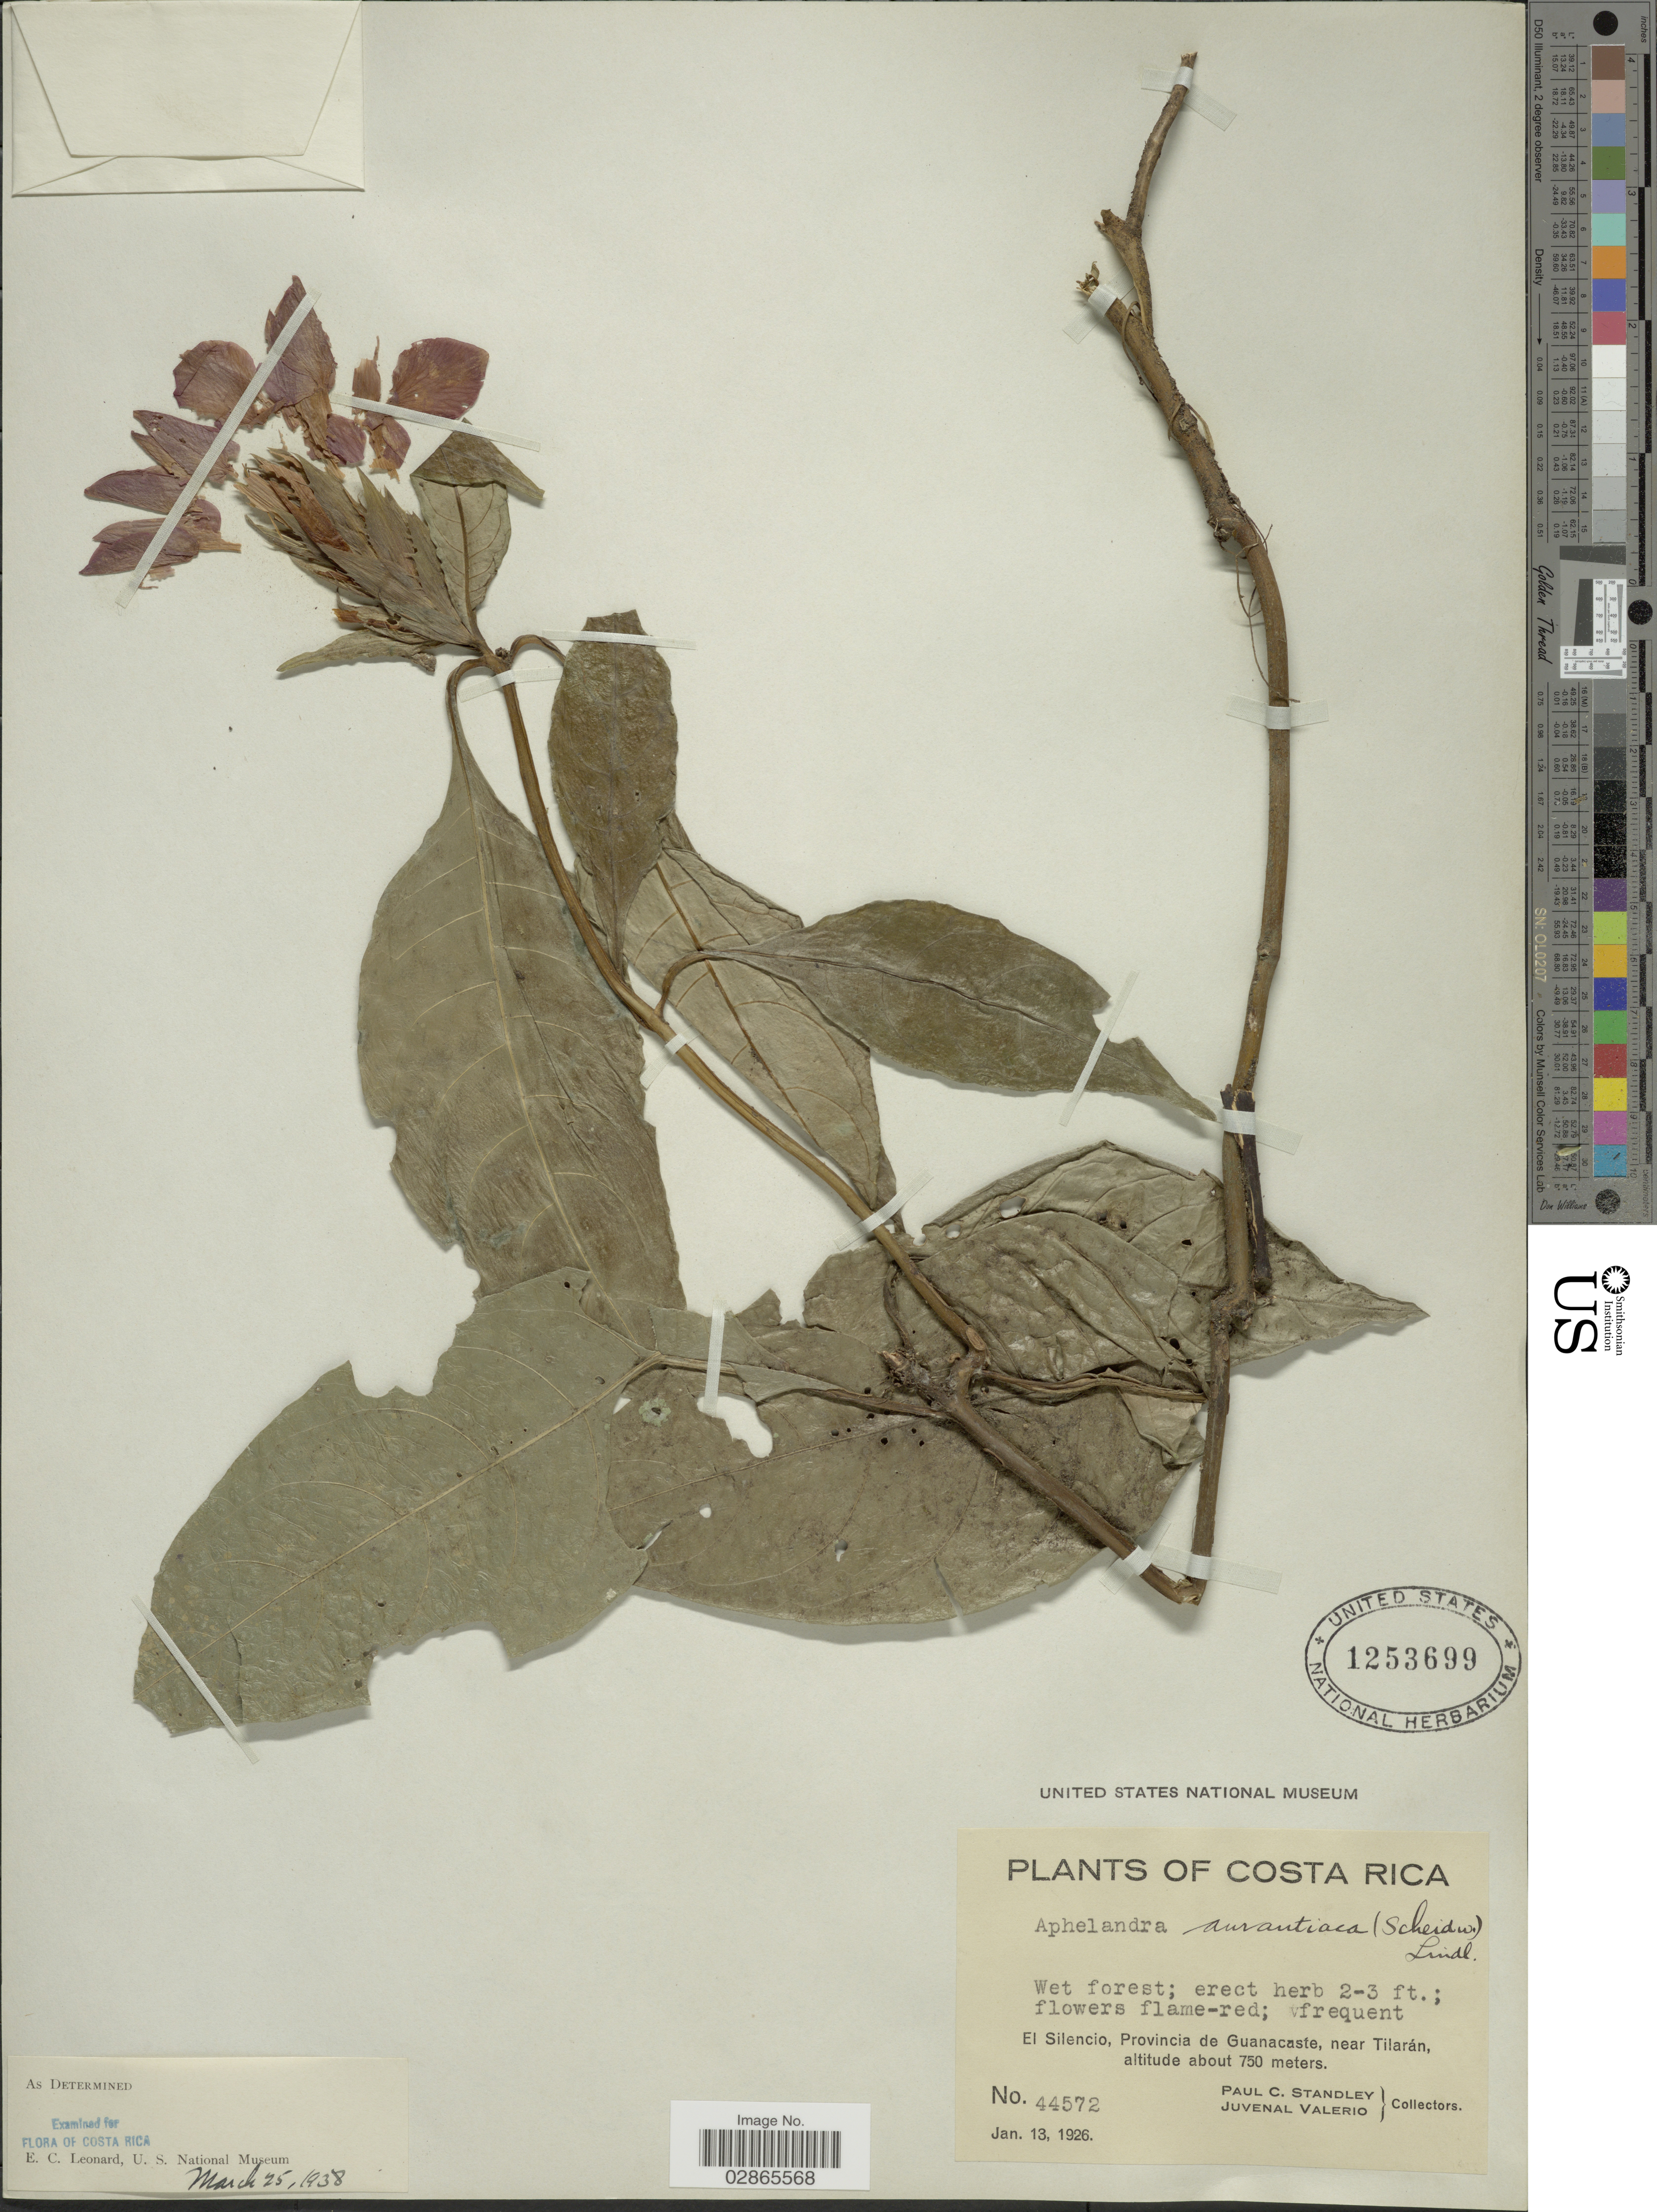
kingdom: Plantae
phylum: Tracheophyta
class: Magnoliopsida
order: Lamiales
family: Acanthaceae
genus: Aphelandra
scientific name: Aphelandra aurantiaca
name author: (Scheidw.) Lindl.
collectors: P. C. Standley & J. Valerio R.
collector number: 44572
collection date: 1926-01-13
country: Costa Rica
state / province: Guanacaste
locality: El Silencio, near Tilarán.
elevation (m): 750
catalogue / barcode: US 1253699